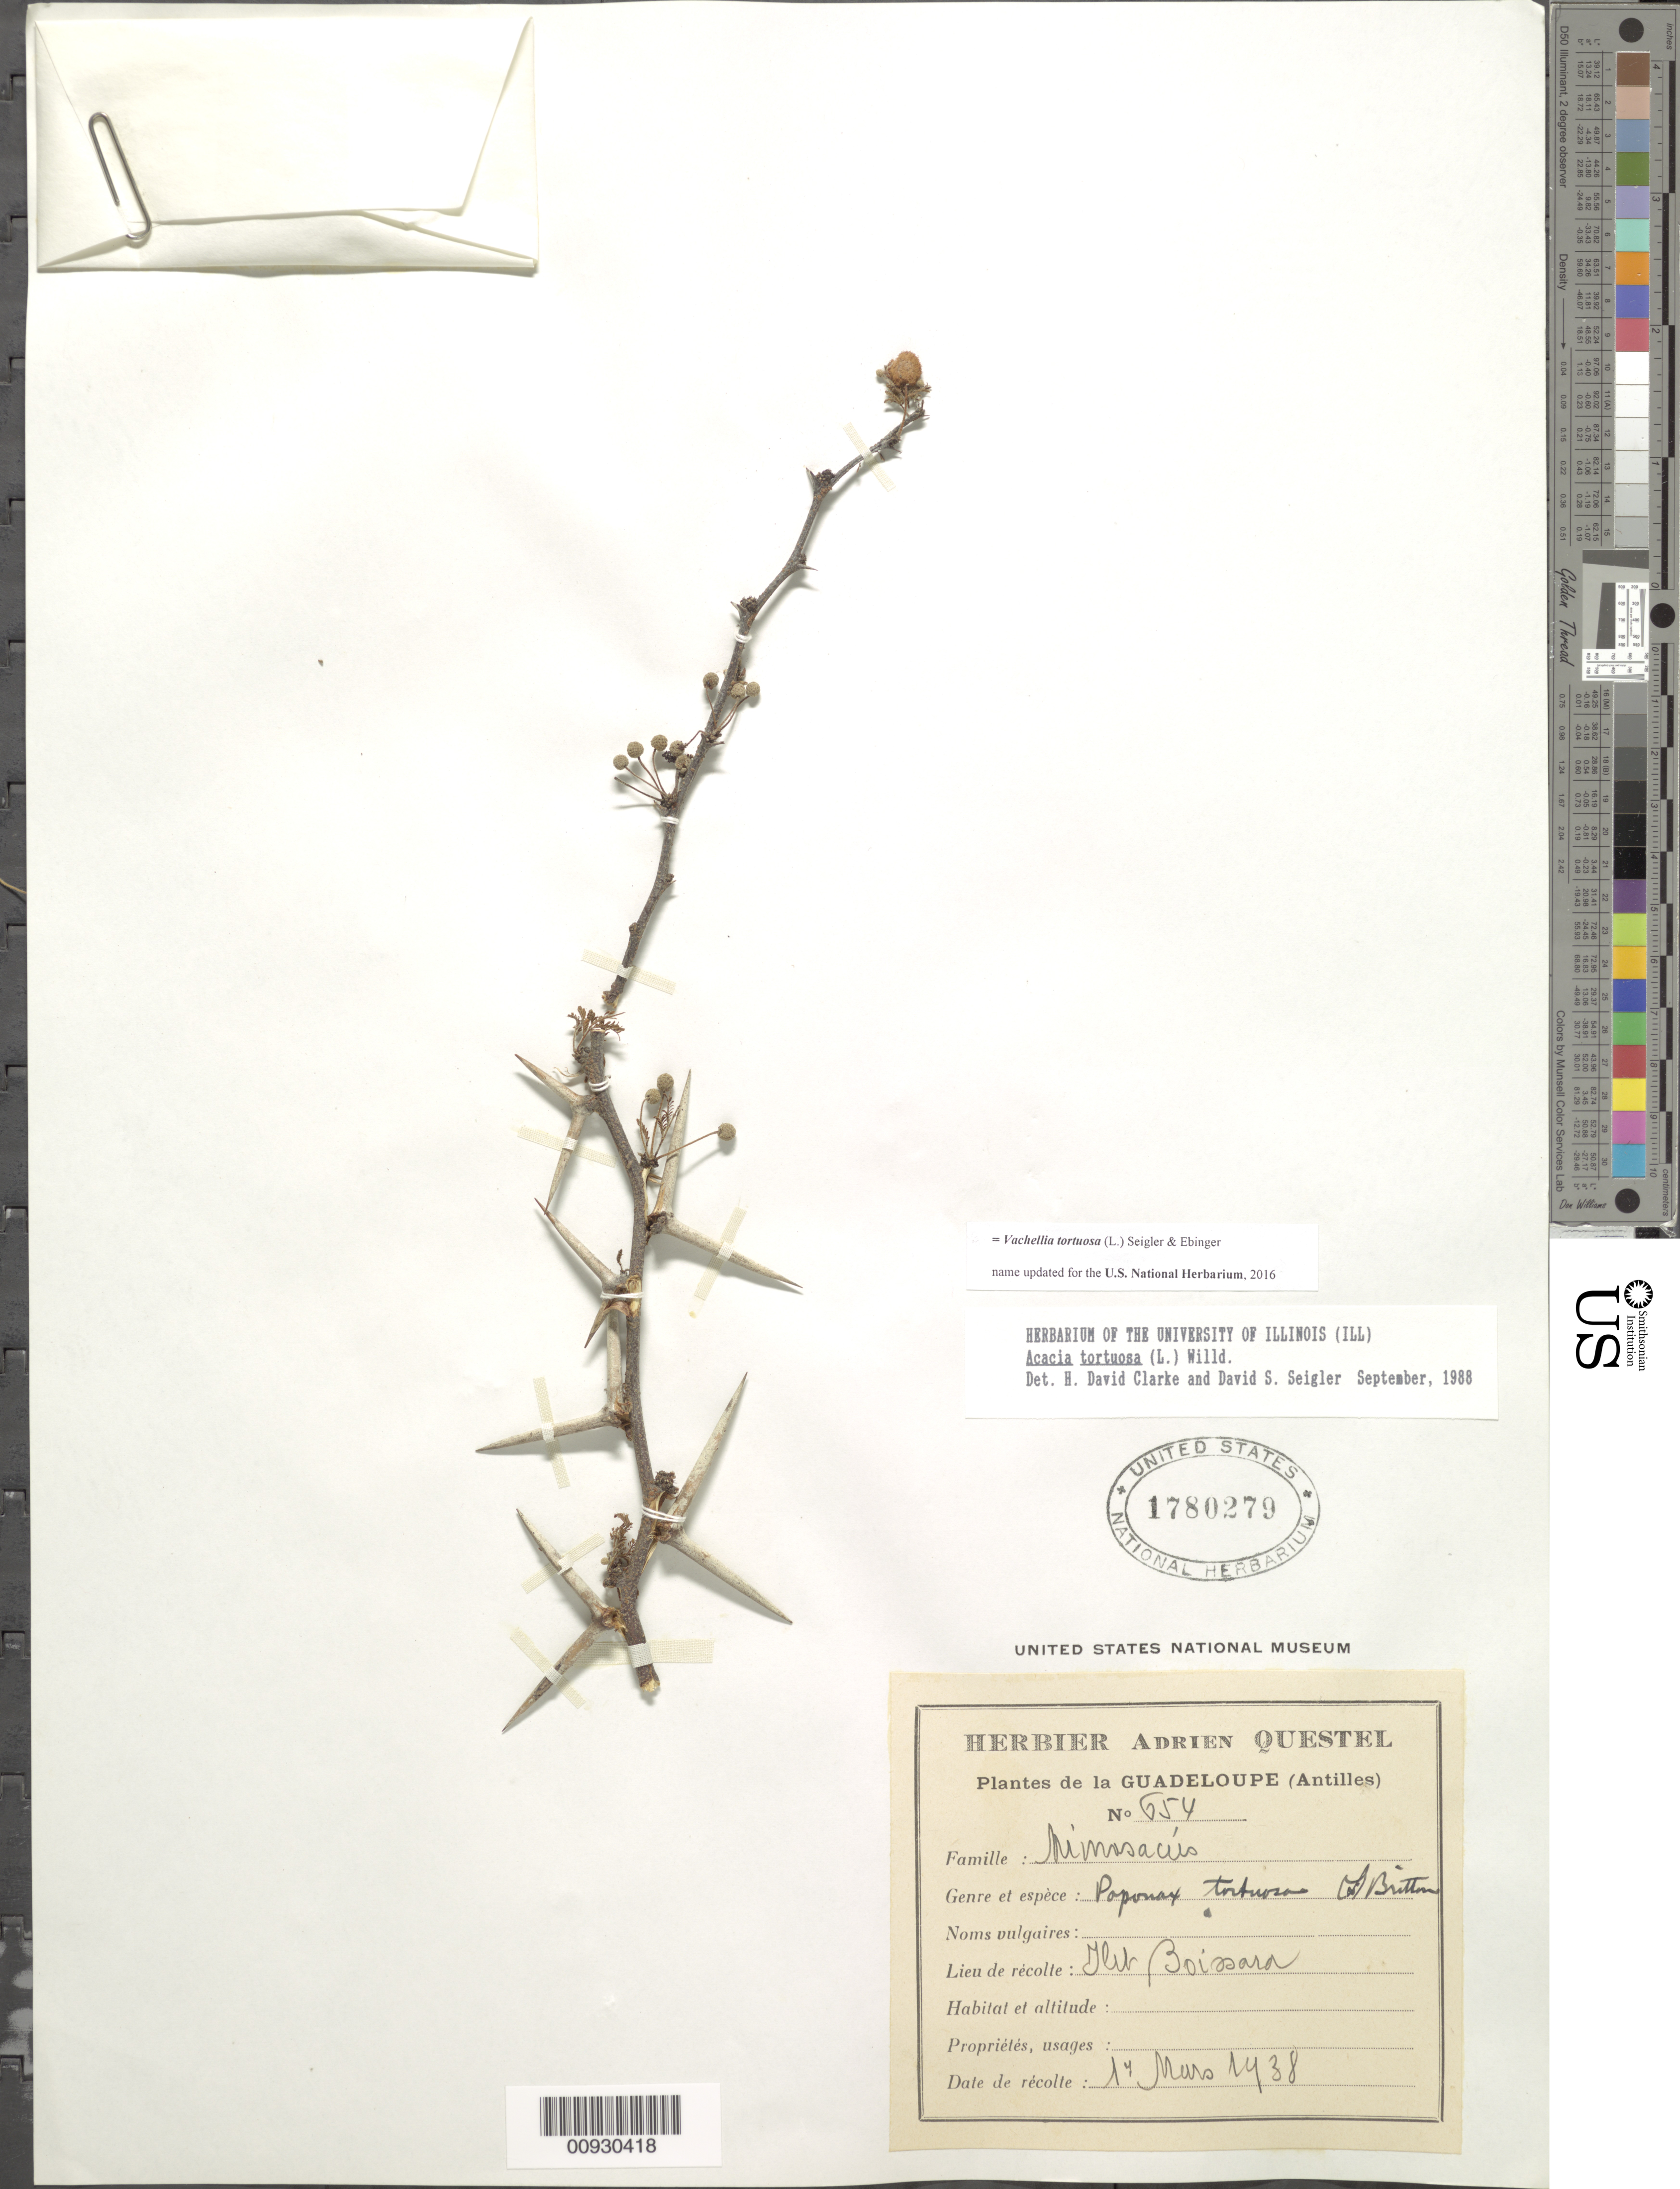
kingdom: Plantae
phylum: Tracheophyta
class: Magnoliopsida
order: Fabales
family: Fabaceae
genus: Vachellia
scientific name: Vachellia tortuosa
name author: (L.) Seigler & Ebinger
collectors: A. Questel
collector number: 654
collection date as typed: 01 Mar 1938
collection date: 1938-03-01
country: Guadeloupe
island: Basse Terre [Guadeloupe]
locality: Fleuve Boissard.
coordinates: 0 N, 0 E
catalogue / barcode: US 1780279